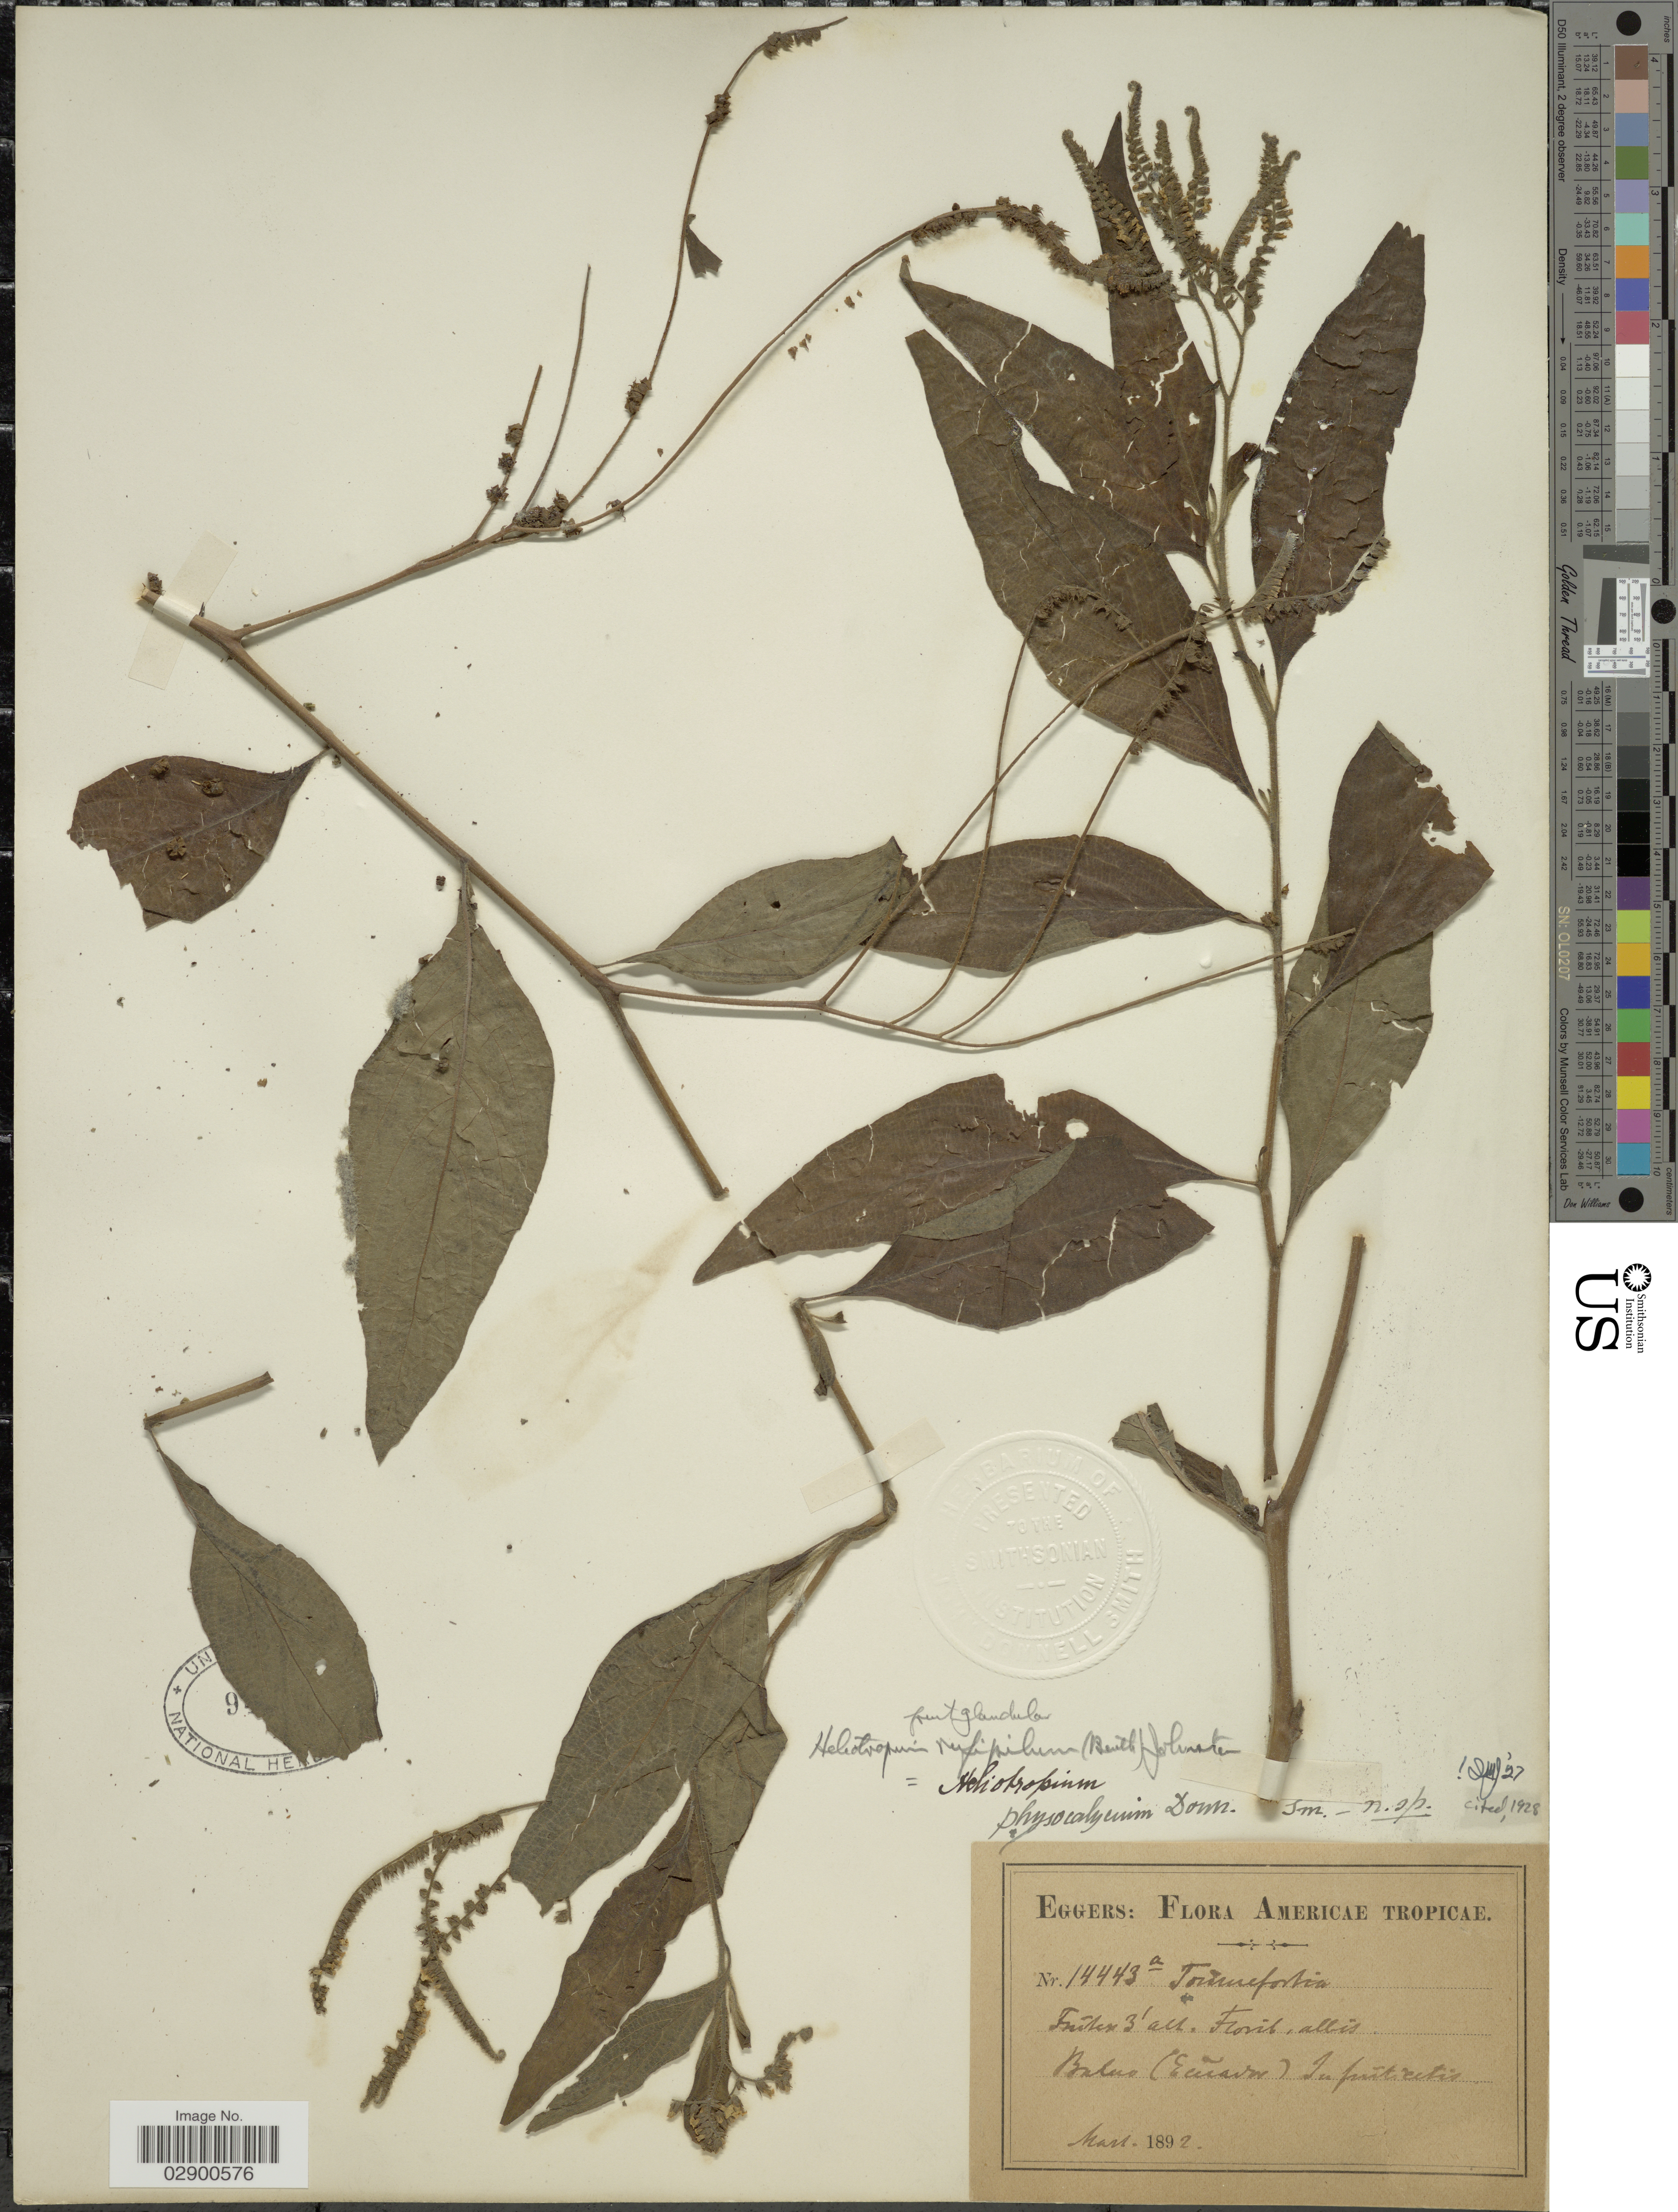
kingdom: Plantae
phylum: Tracheophyta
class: Magnoliopsida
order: Boraginales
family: Heliotropiaceae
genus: Heliotropium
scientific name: Heliotropium rufipilum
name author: (Benth.) I.M. Johnst.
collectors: -. Eggers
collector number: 14443a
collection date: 1892-03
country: Ecuador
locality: Balao. In fruticetis.